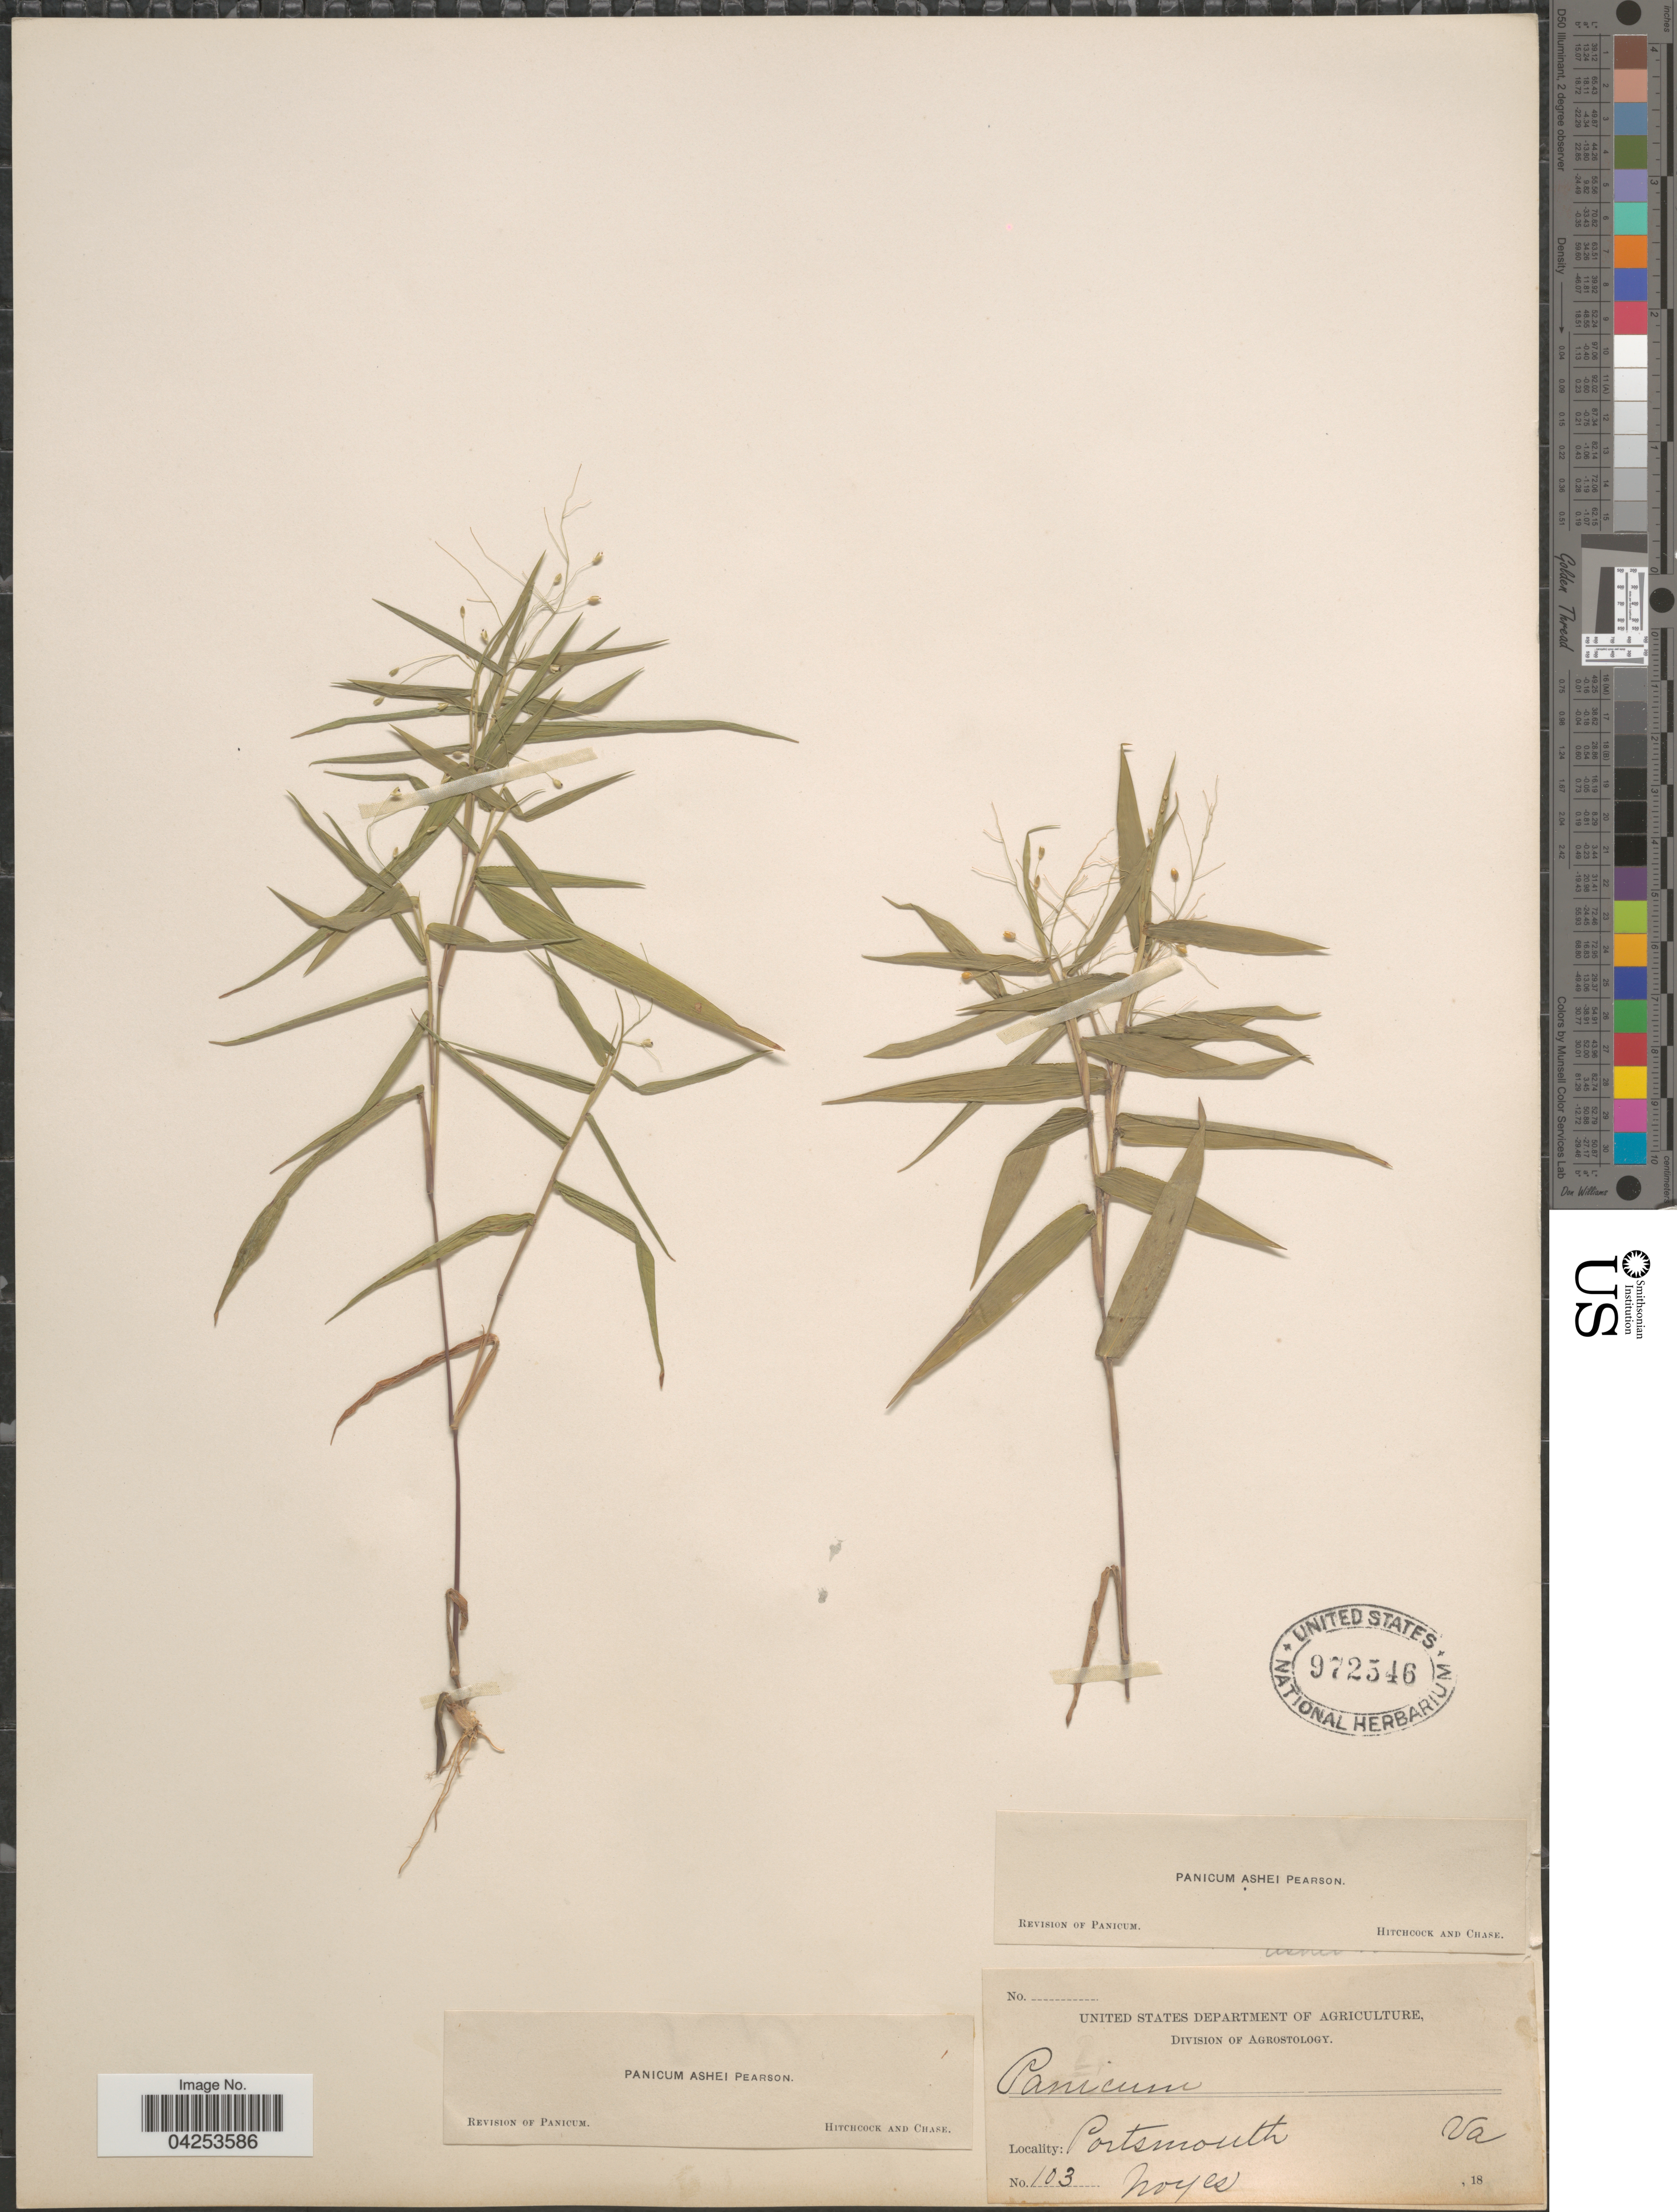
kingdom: Plantae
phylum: Tracheophyta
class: Liliopsida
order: Poales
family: Poaceae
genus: Dichanthelium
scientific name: Dichanthelium commutatum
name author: (Schult.) Gould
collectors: Noyes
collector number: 103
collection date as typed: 18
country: United States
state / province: Virginia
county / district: City of Portsmouth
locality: Portsmouth.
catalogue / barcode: US 972546